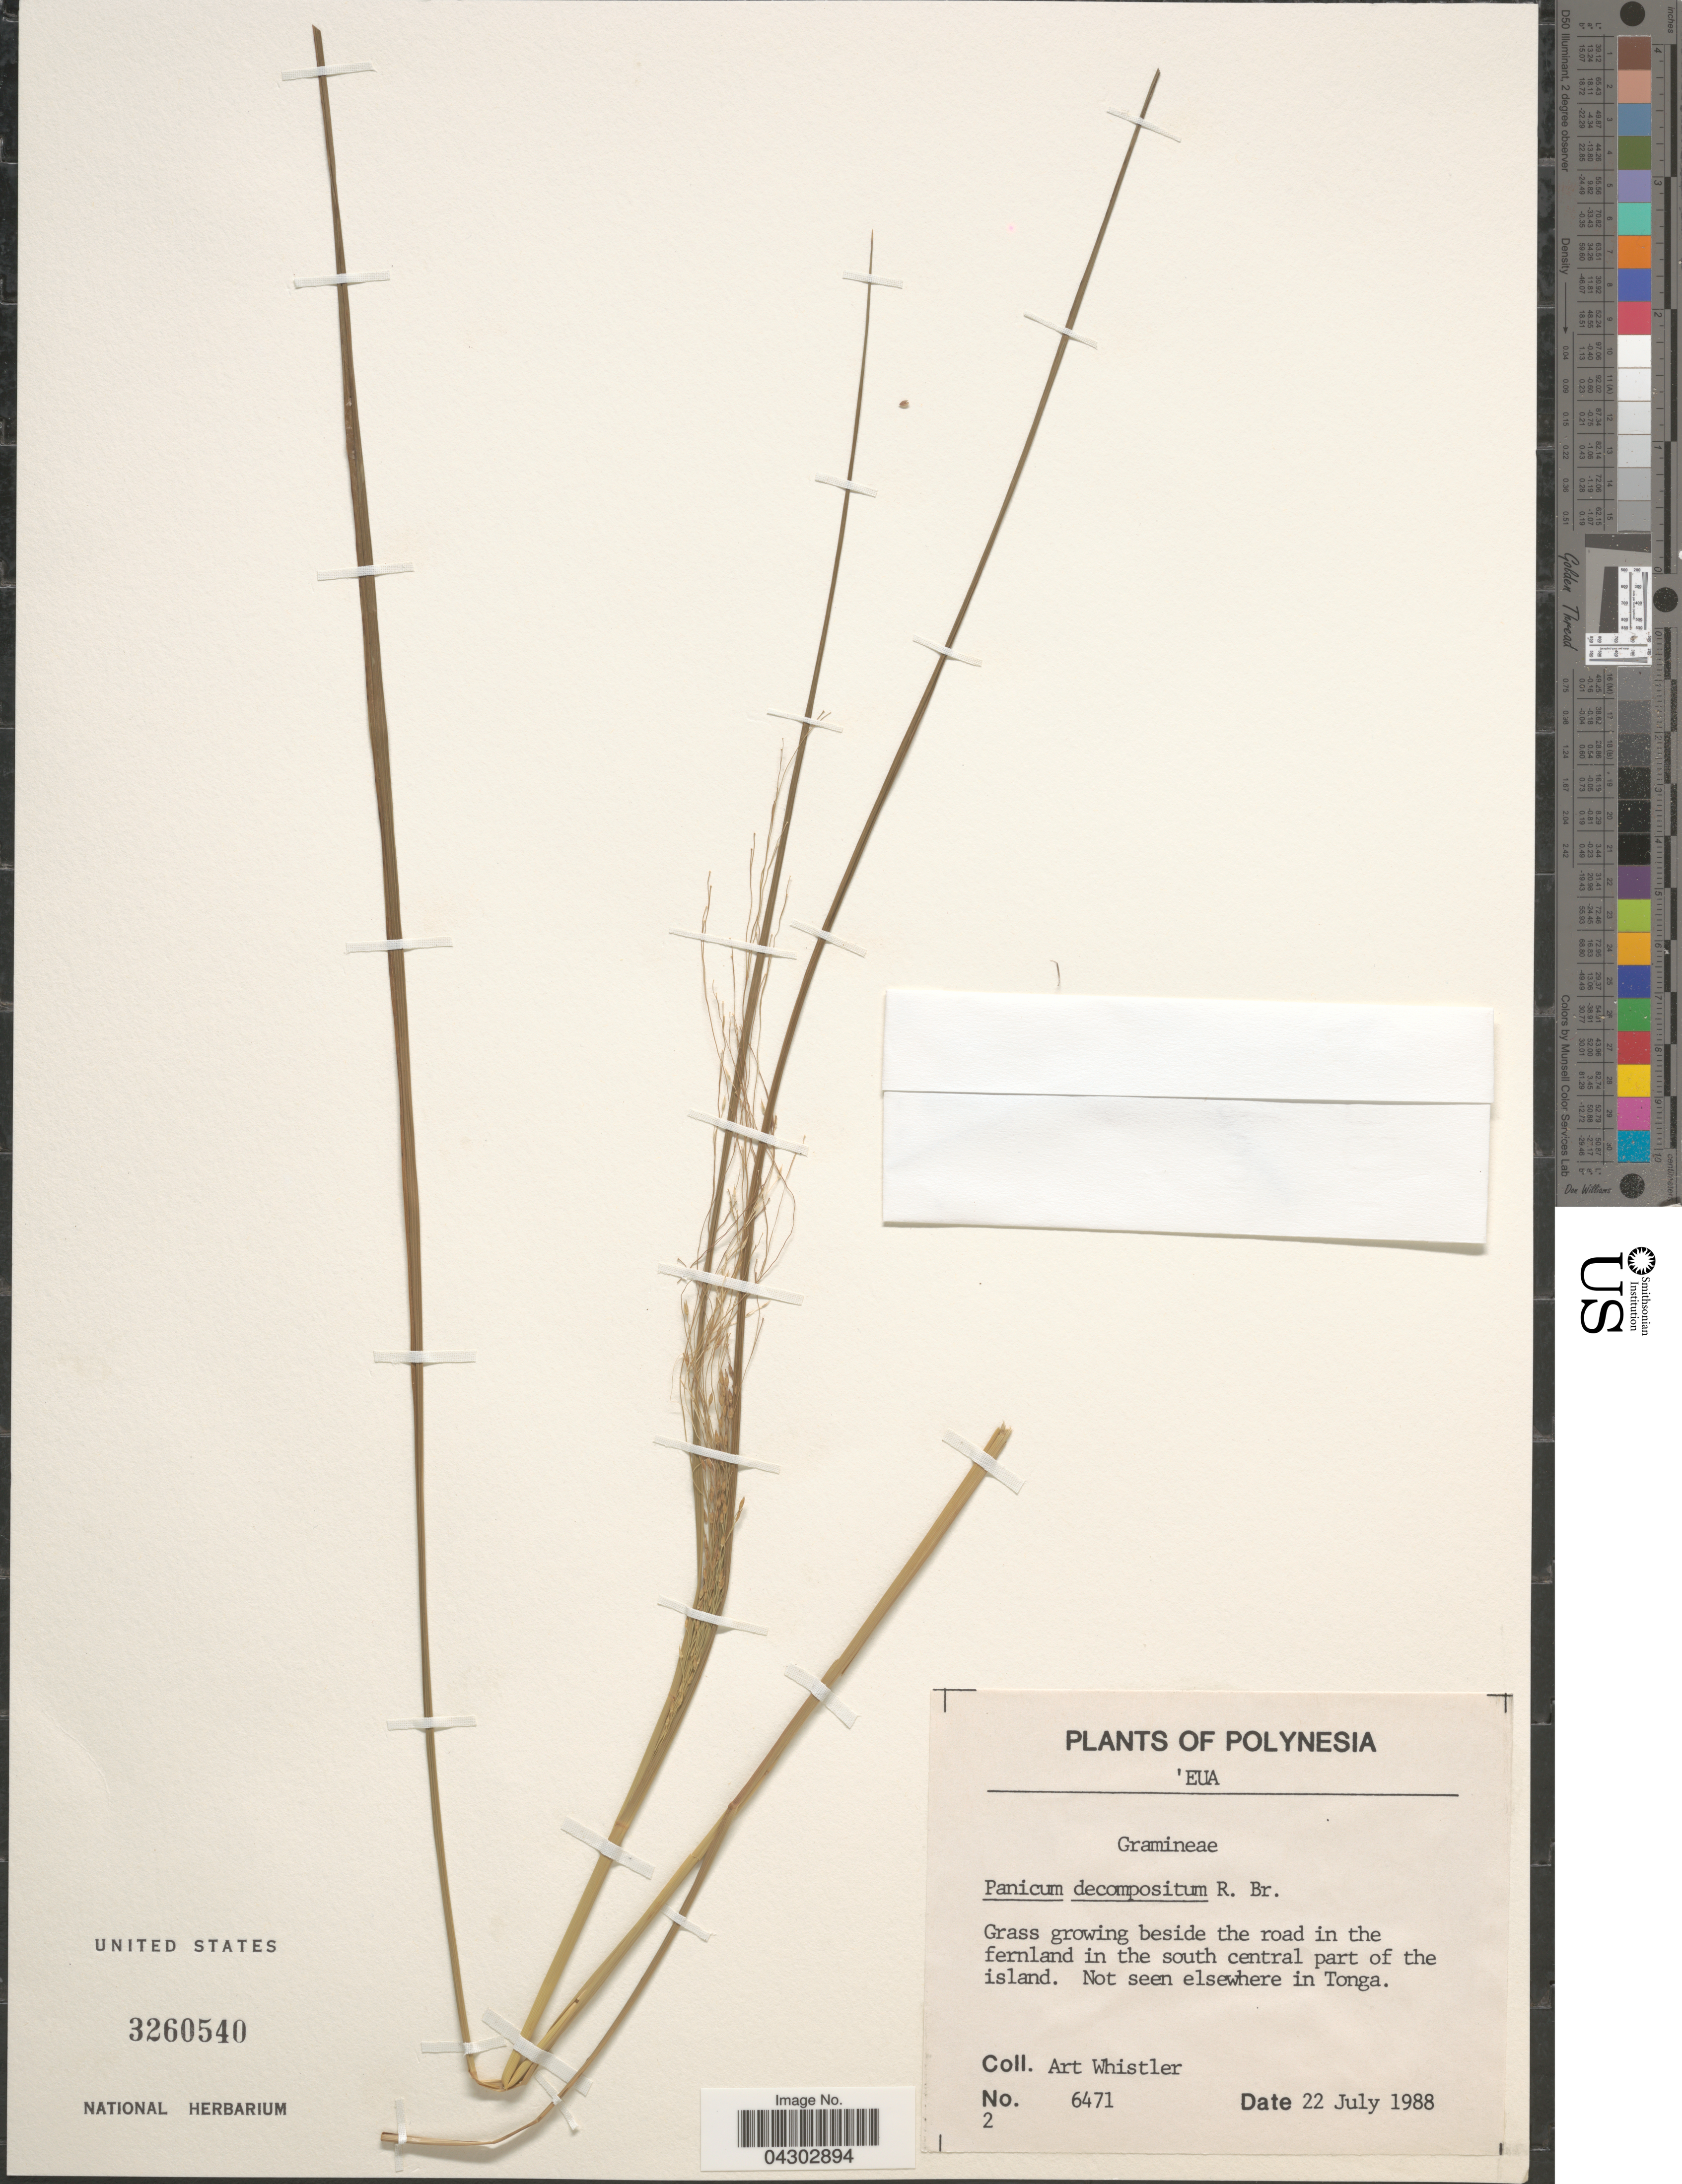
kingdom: Plantae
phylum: Tracheophyta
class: Liliopsida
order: Poales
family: Poaceae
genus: Panicum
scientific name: Panicum decompositum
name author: R. Br.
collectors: A. Whistler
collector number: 6471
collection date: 1988-07-22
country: Tonga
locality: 'Eua. Grass growing beside the road in the fernaland in the south central part of the island.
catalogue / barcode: US 3260540